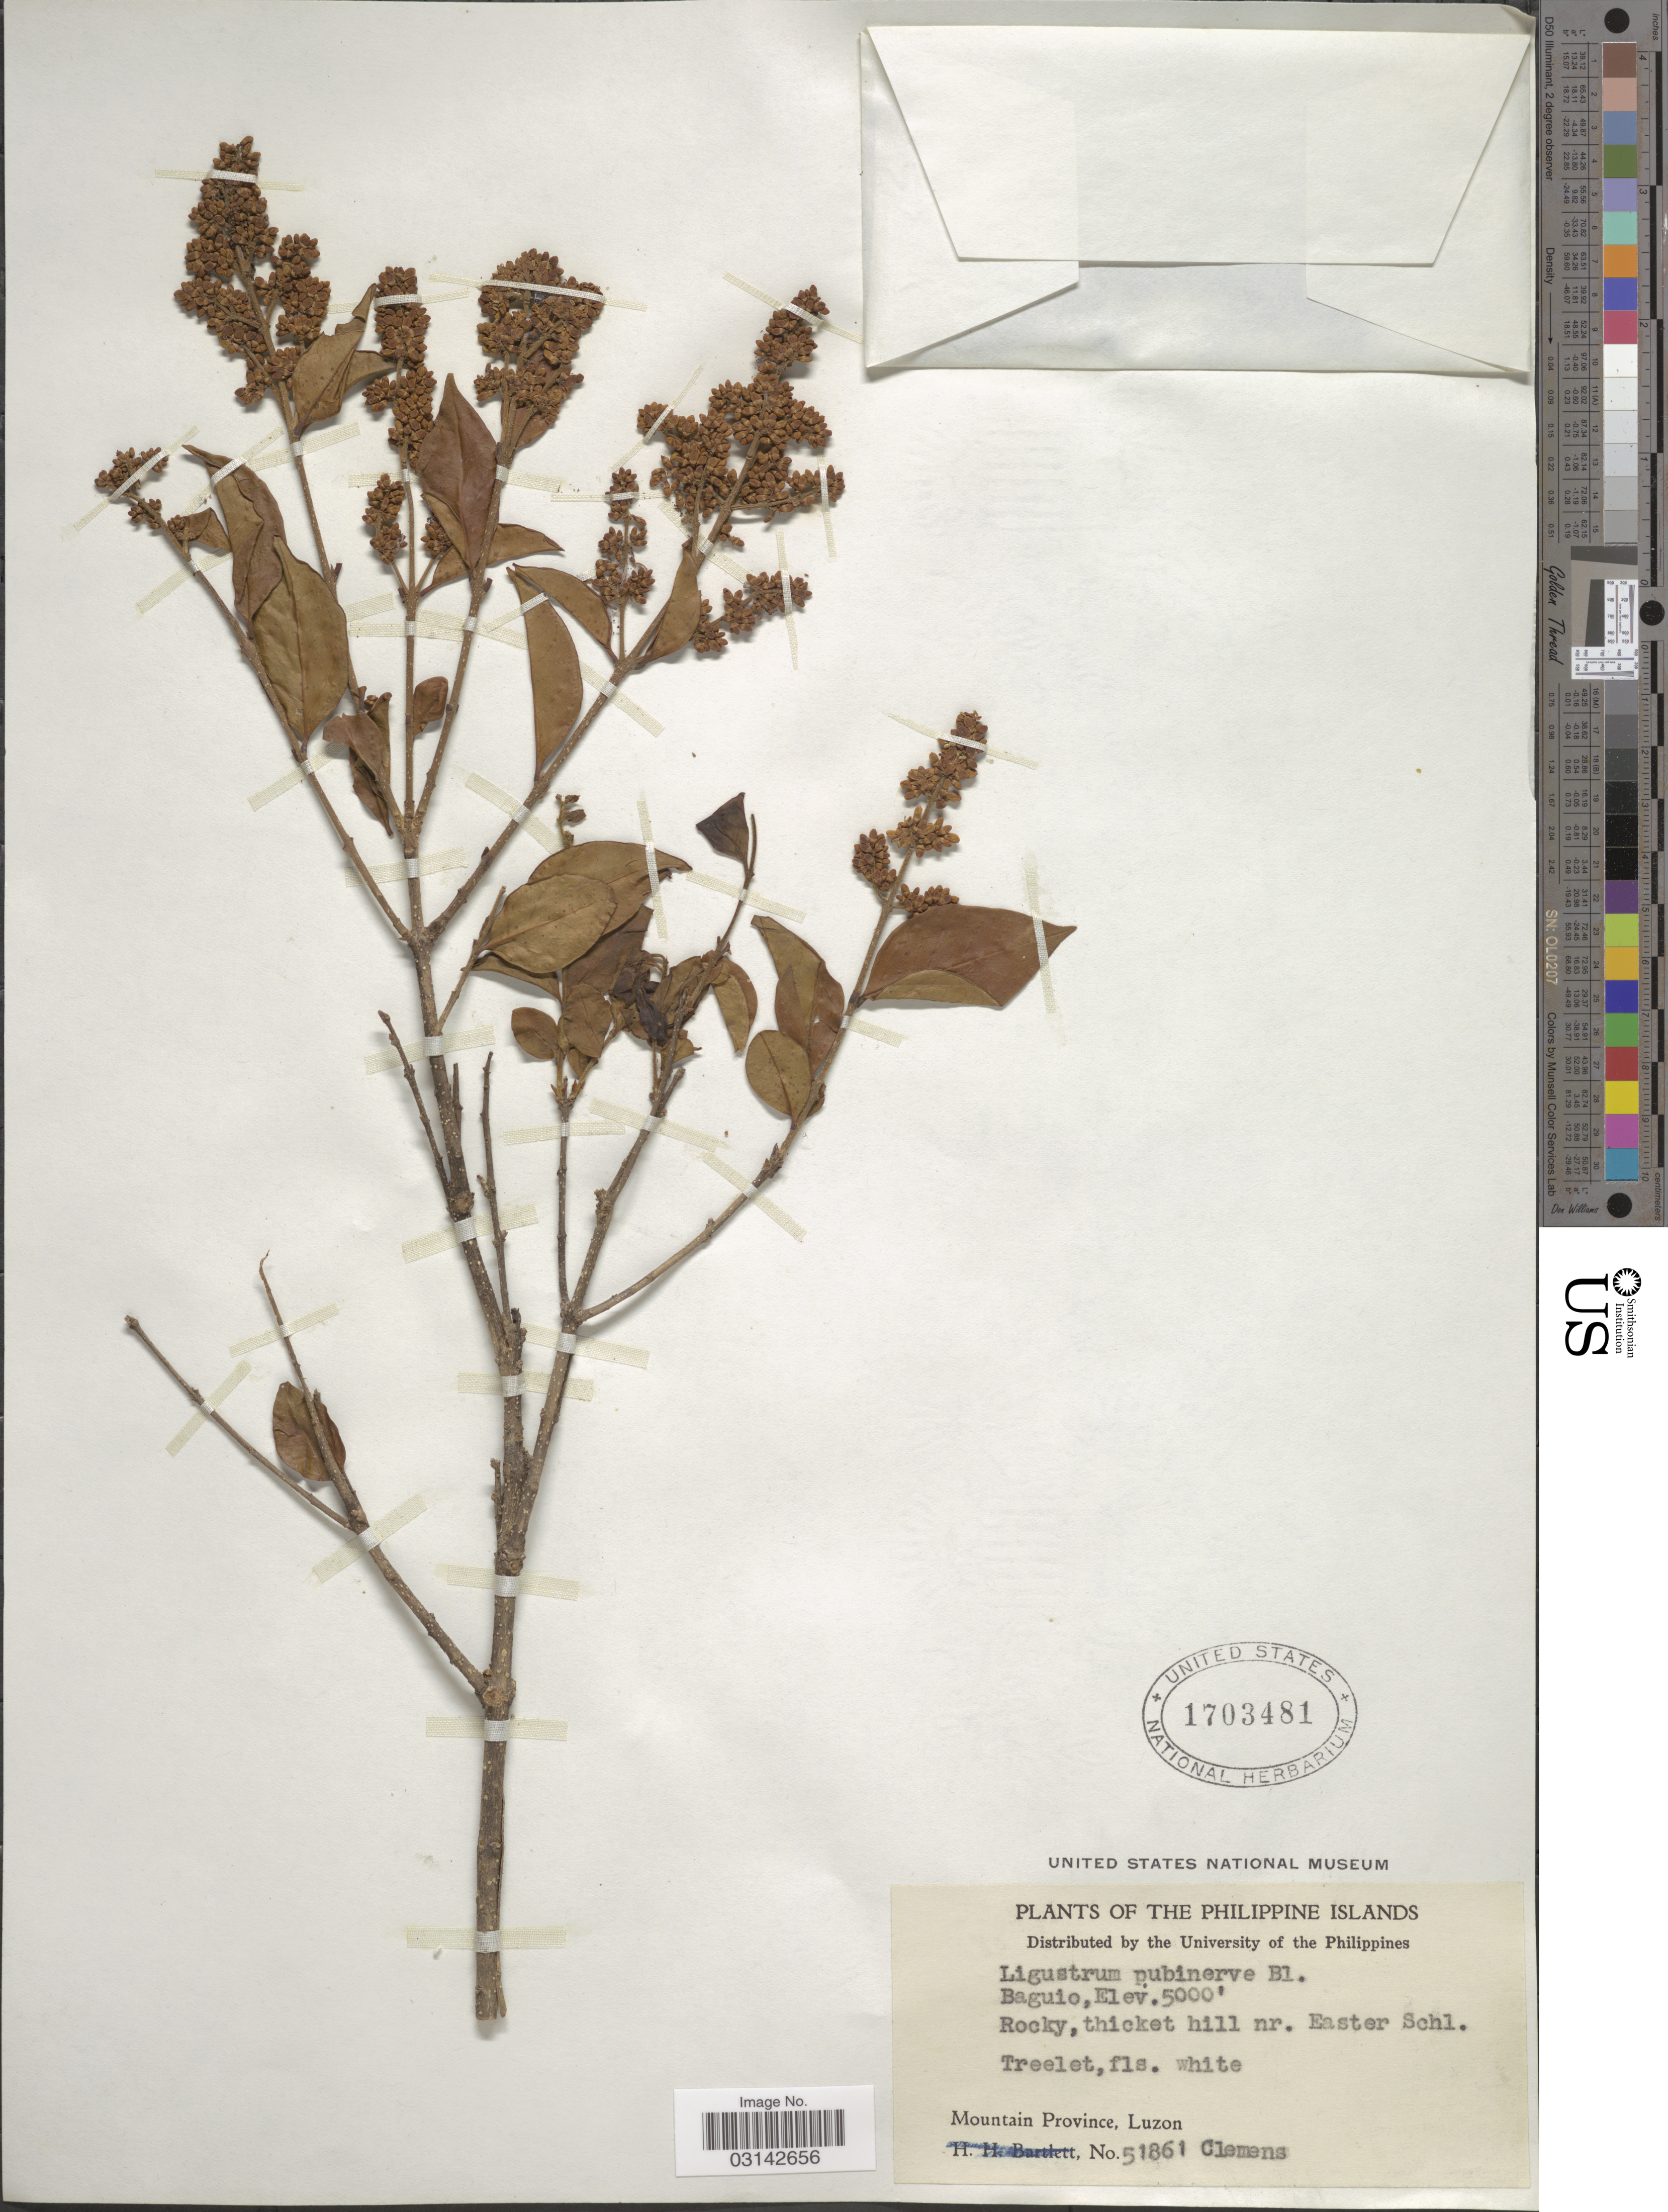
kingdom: Plantae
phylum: Tracheophyta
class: Magnoliopsida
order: Lamiales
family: Oleaceae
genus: Ligustrum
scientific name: Ligustrum sp.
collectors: -. Clemens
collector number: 51861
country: Philippines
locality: Rocky, thicket hill nr. Easter Schl., Mountain Province, Luzon. Baguio.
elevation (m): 1524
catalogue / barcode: US 1703481